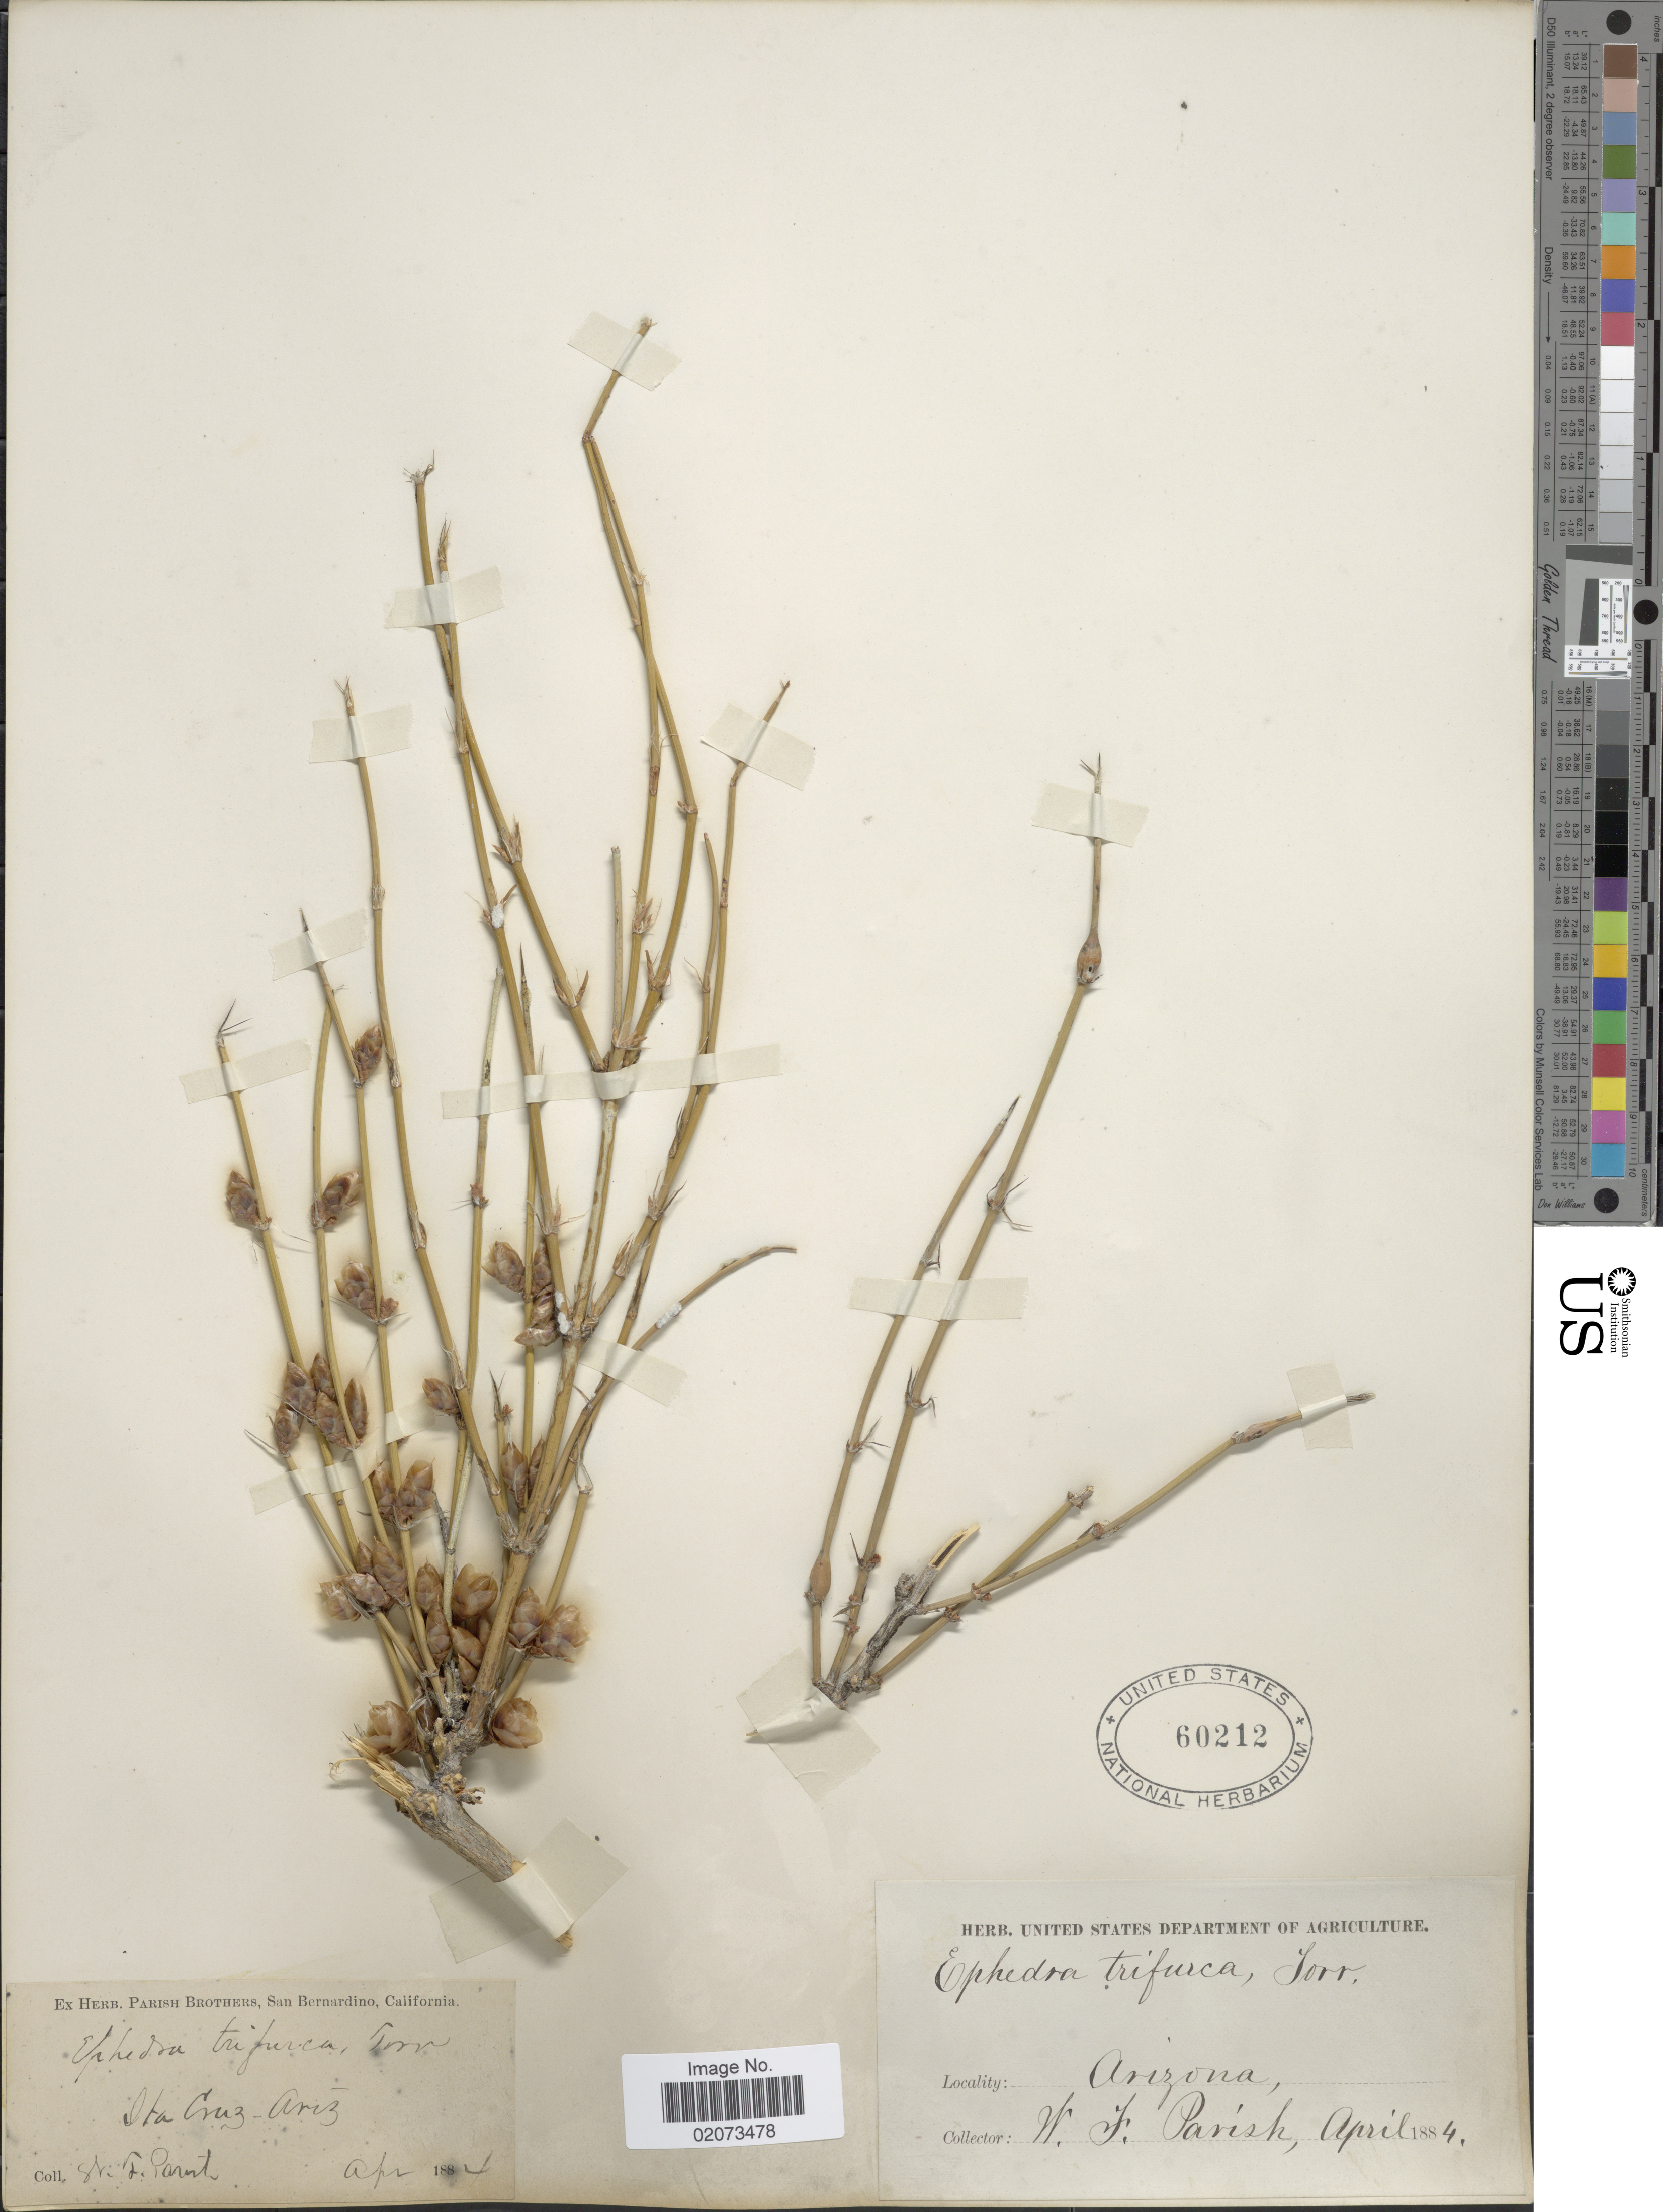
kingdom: Plantae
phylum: Tracheophyta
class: Gnetopsida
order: Ephedrales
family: Ephedraceae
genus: Ephedra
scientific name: Ephedra trifurca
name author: Torr. ex S. Watson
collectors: W. F. Parish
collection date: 1884-04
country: United States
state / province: Arizona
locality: Sta. Cruz, Arizona.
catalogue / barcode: US 60212